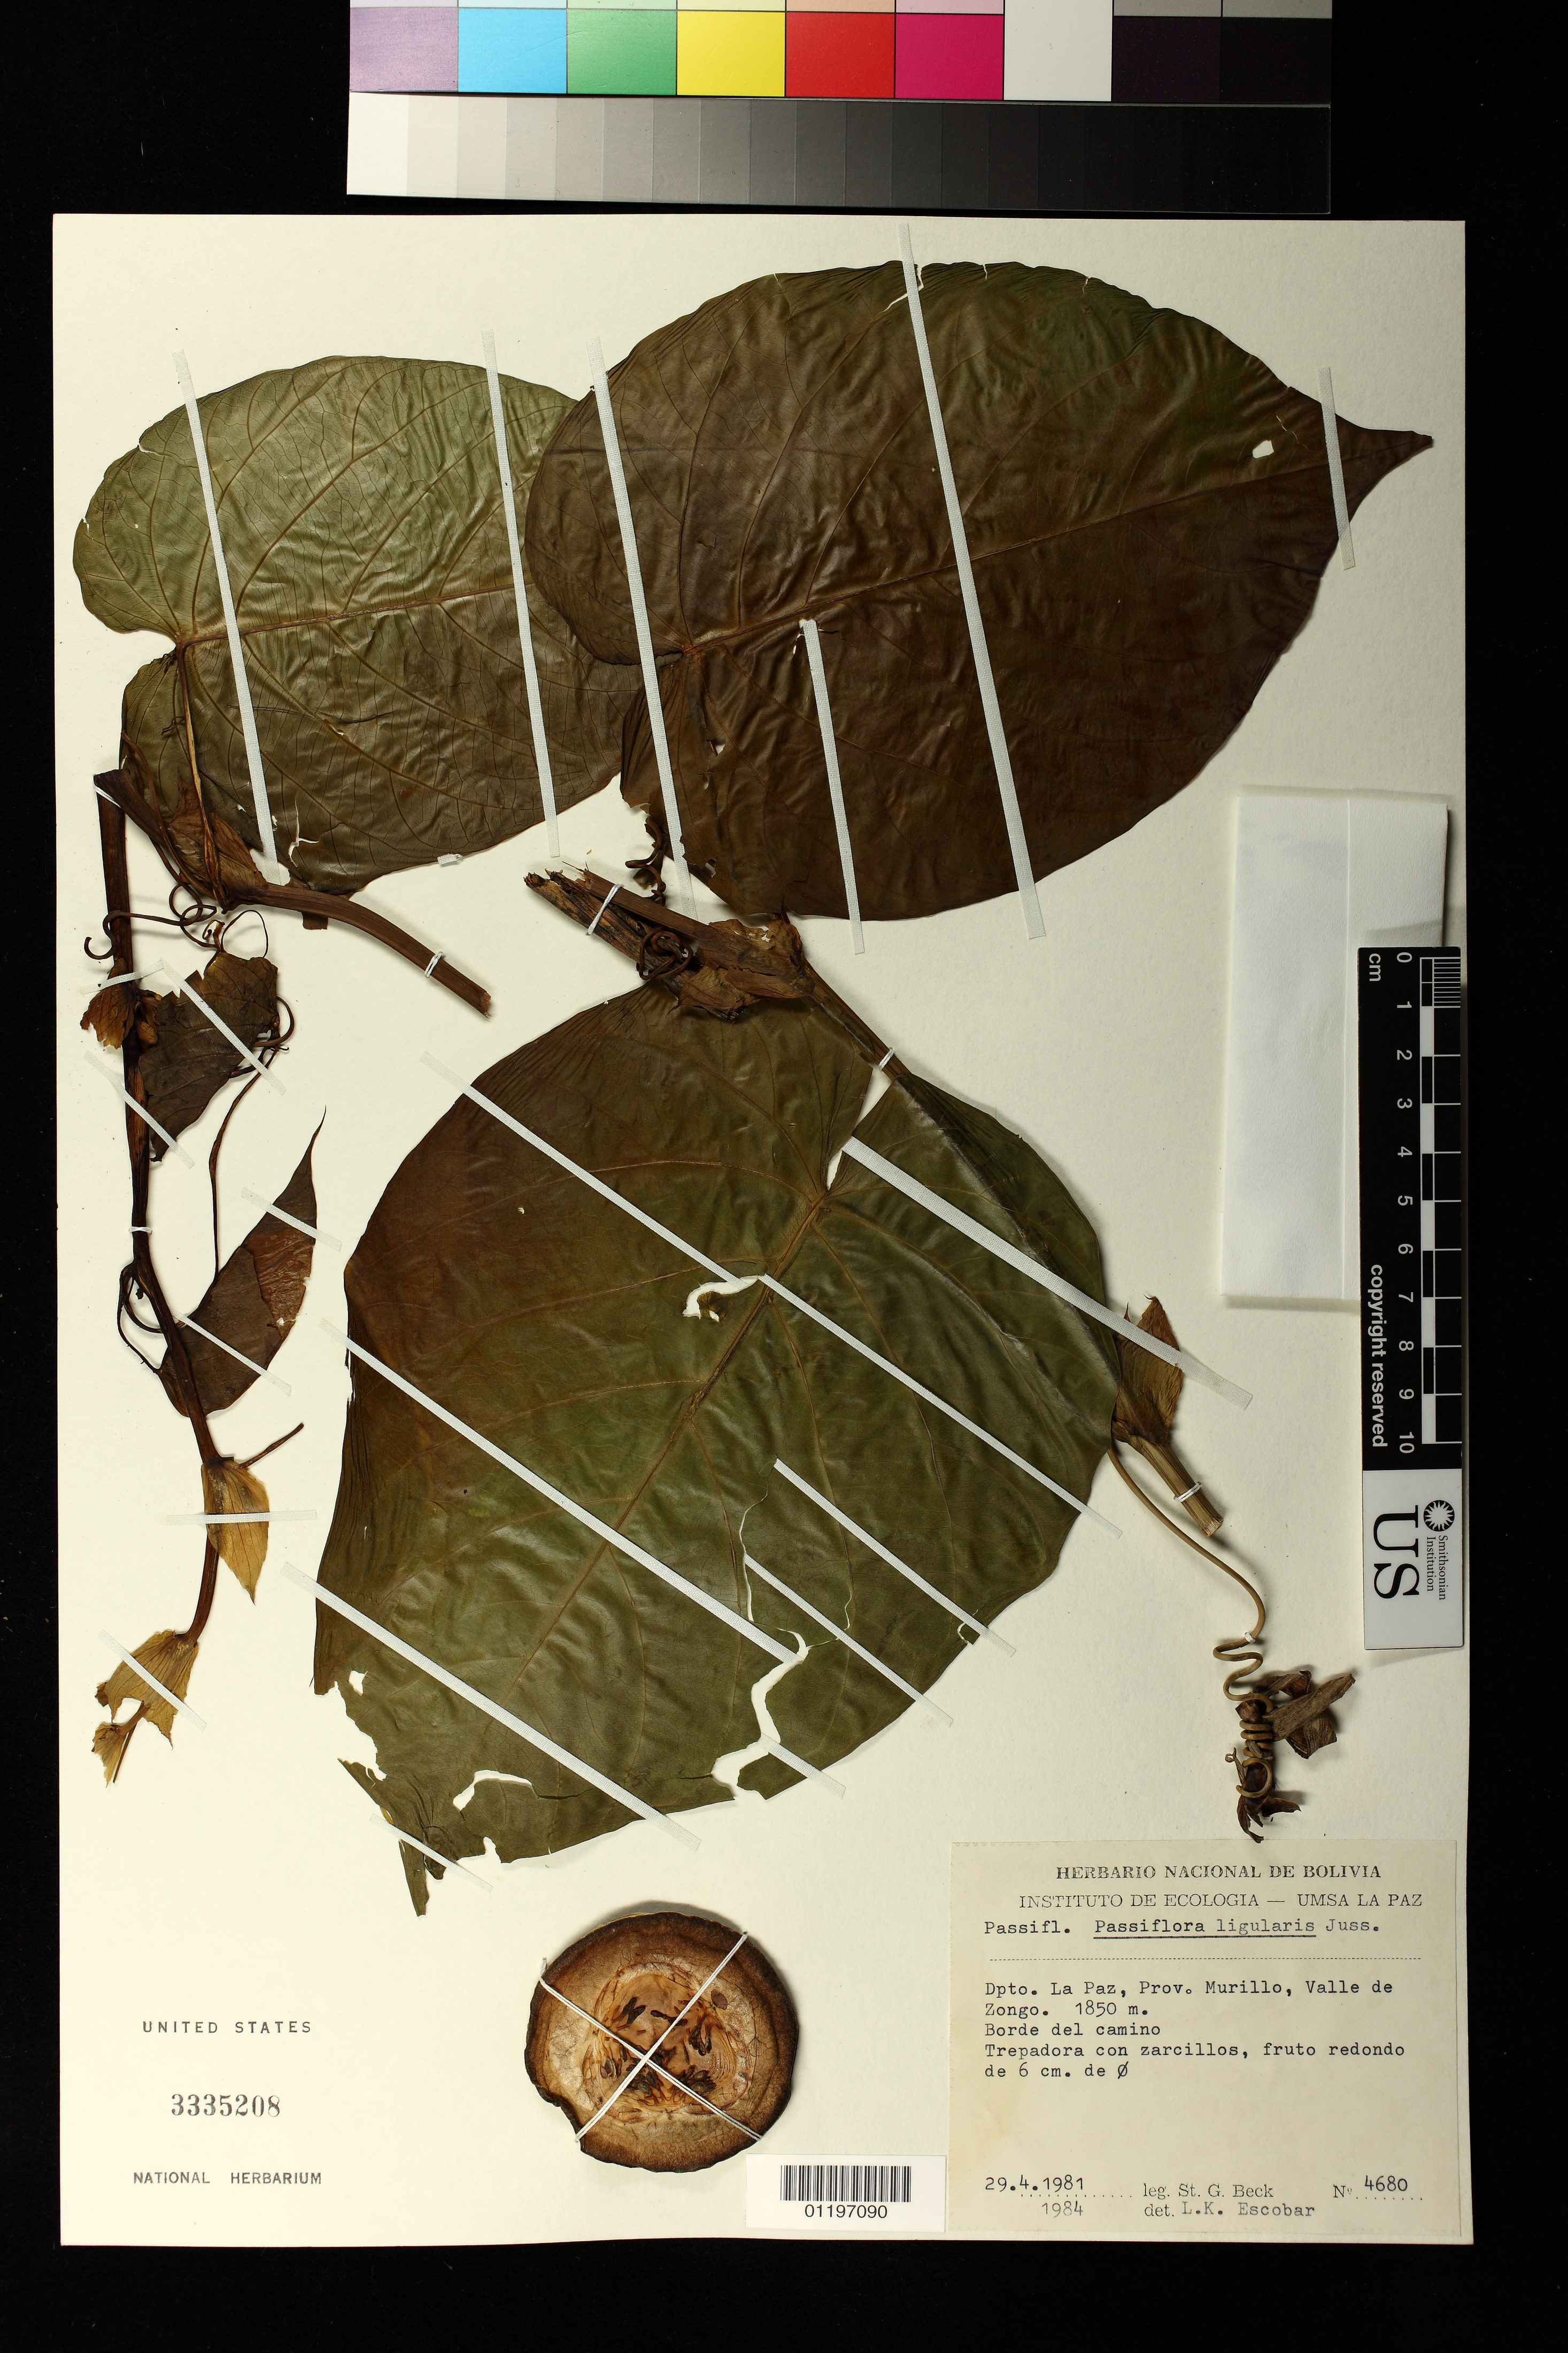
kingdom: Plantae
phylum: Tracheophyta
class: Magnoliopsida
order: Malpighiales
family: Passifloraceae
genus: Passiflora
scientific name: Passiflora ligularis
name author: Juss.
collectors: S. G. Beck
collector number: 4680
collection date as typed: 29 Apr 1981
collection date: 1981-04-29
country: Bolivia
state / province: La Paz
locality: Valle de Zongo, Prov. Murillo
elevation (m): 1850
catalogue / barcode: US 3335208